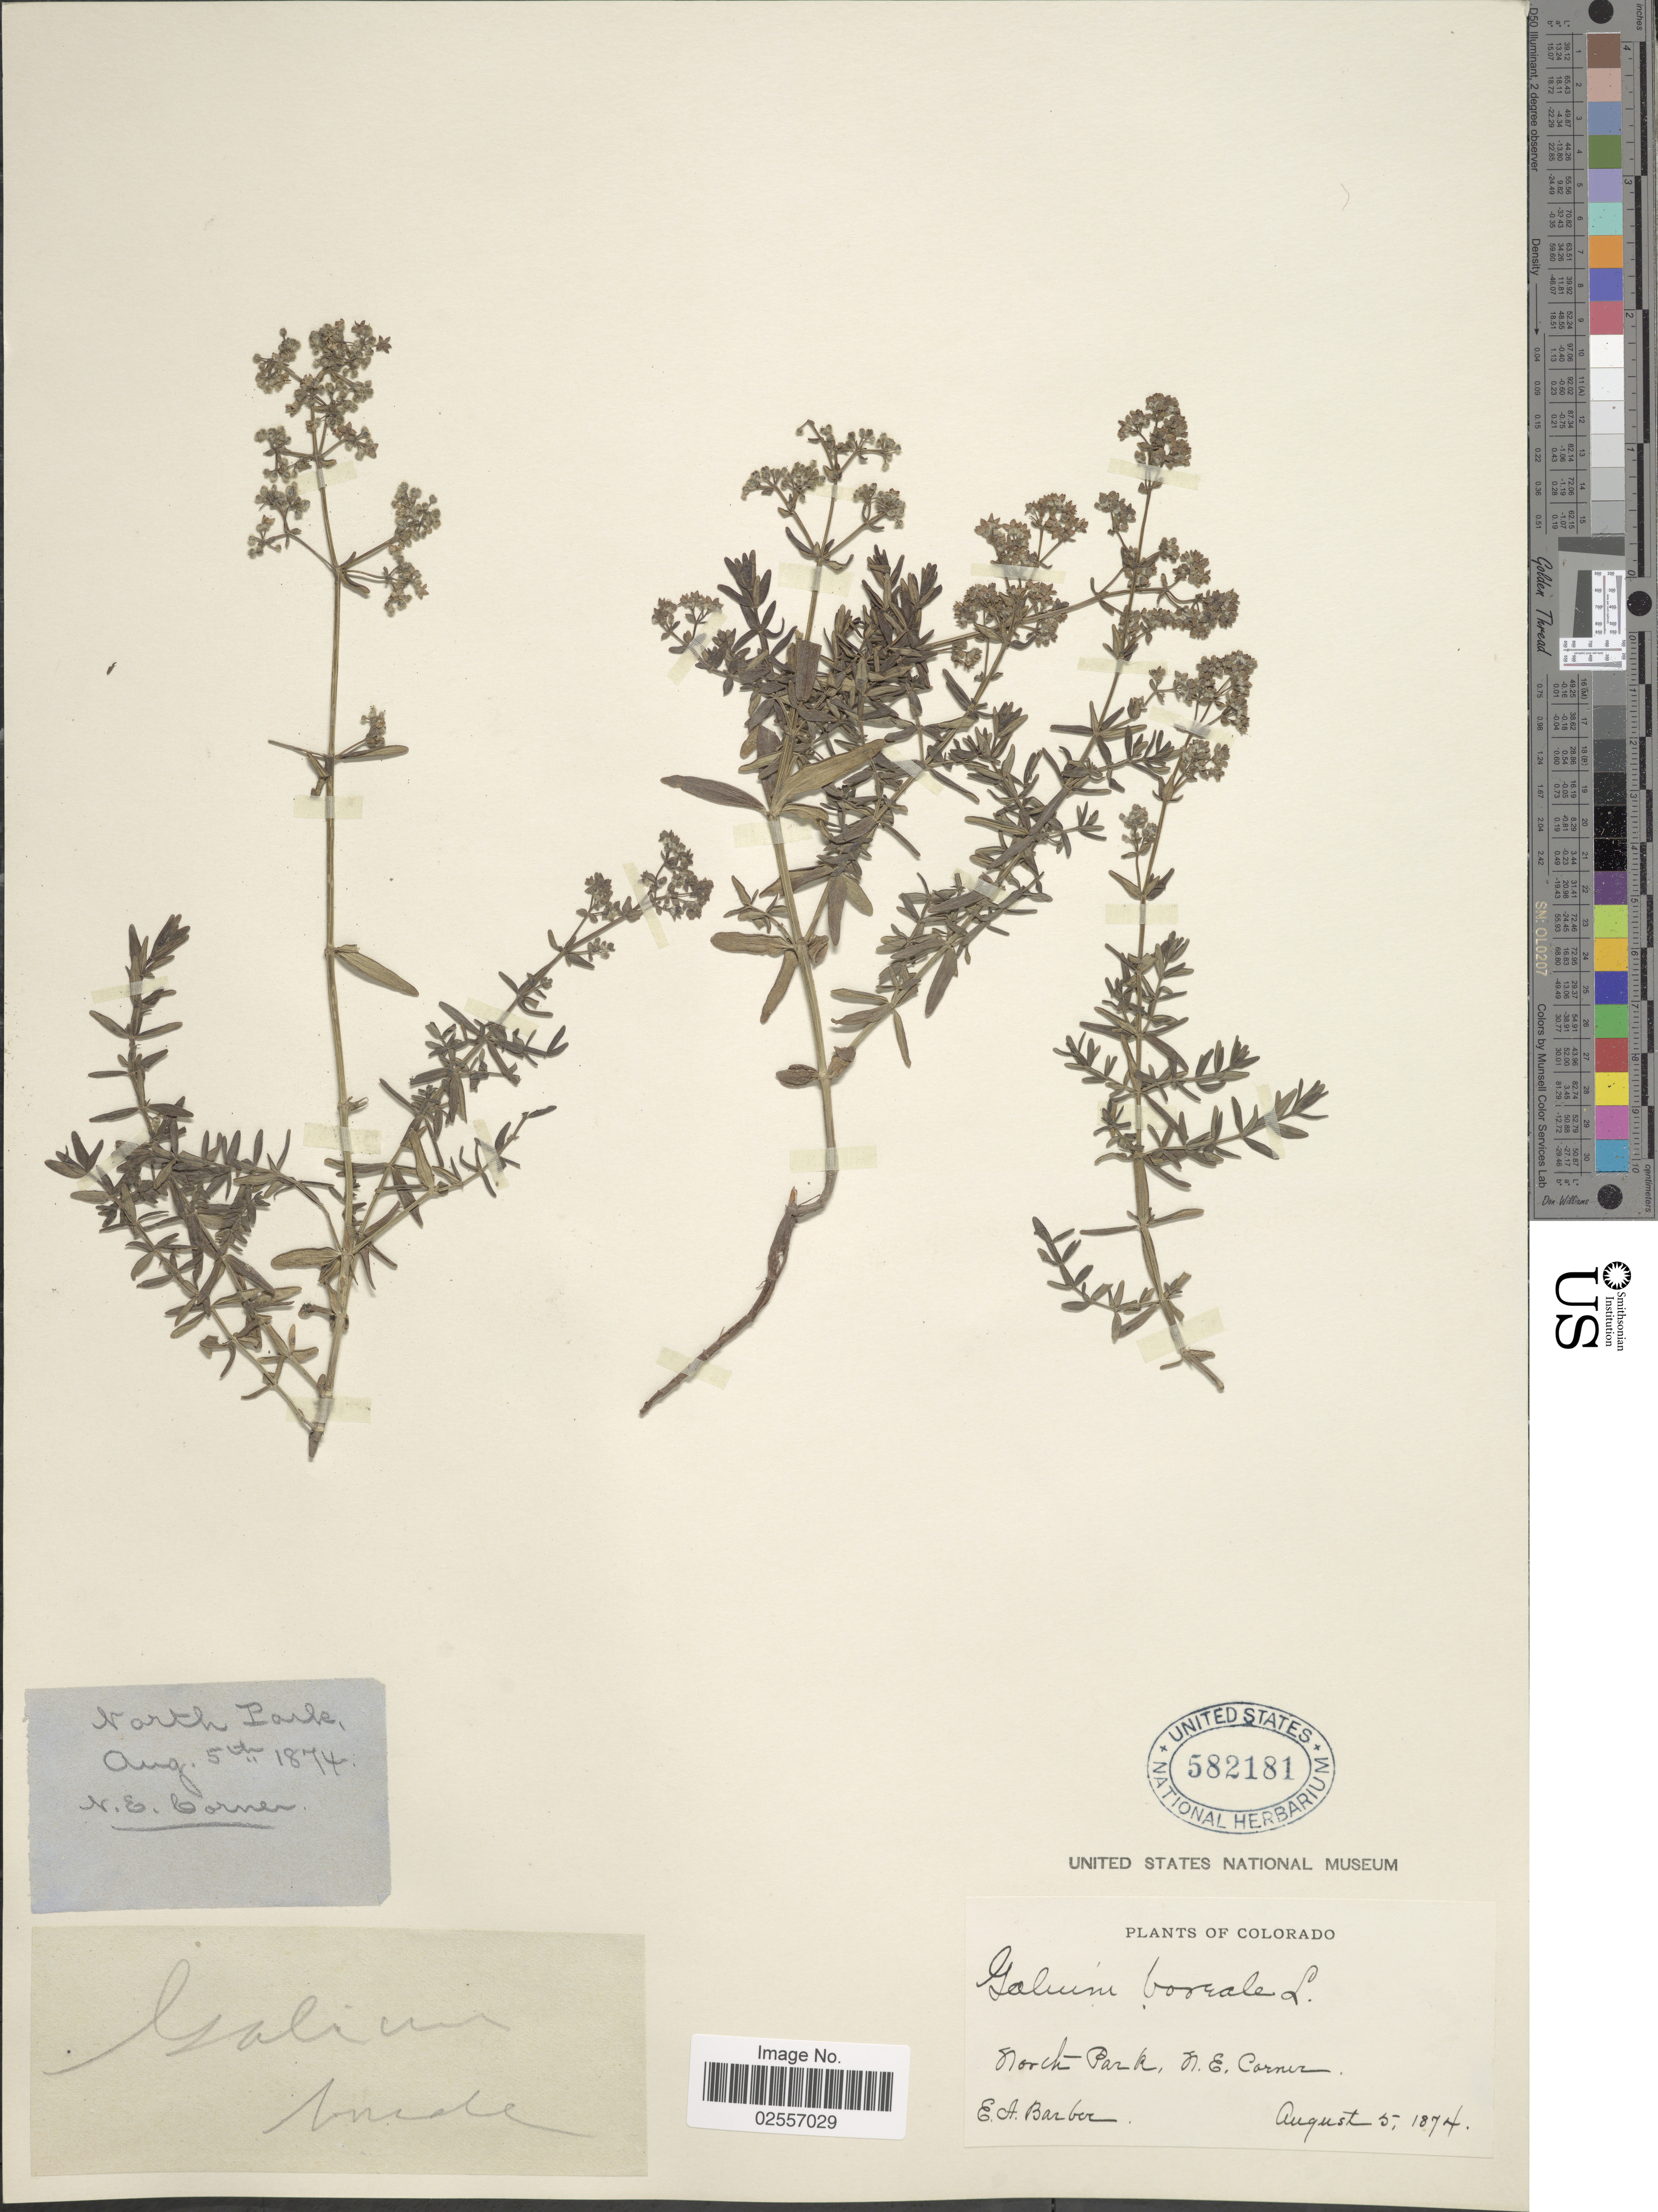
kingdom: Plantae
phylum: Tracheophyta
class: Magnoliopsida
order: Gentianales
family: Rubiaceae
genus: Galium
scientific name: Galium boreale L.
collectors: E. Barber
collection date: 1874-08-05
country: United States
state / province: Colorado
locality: North Park, N.E. Corner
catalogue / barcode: US 582181